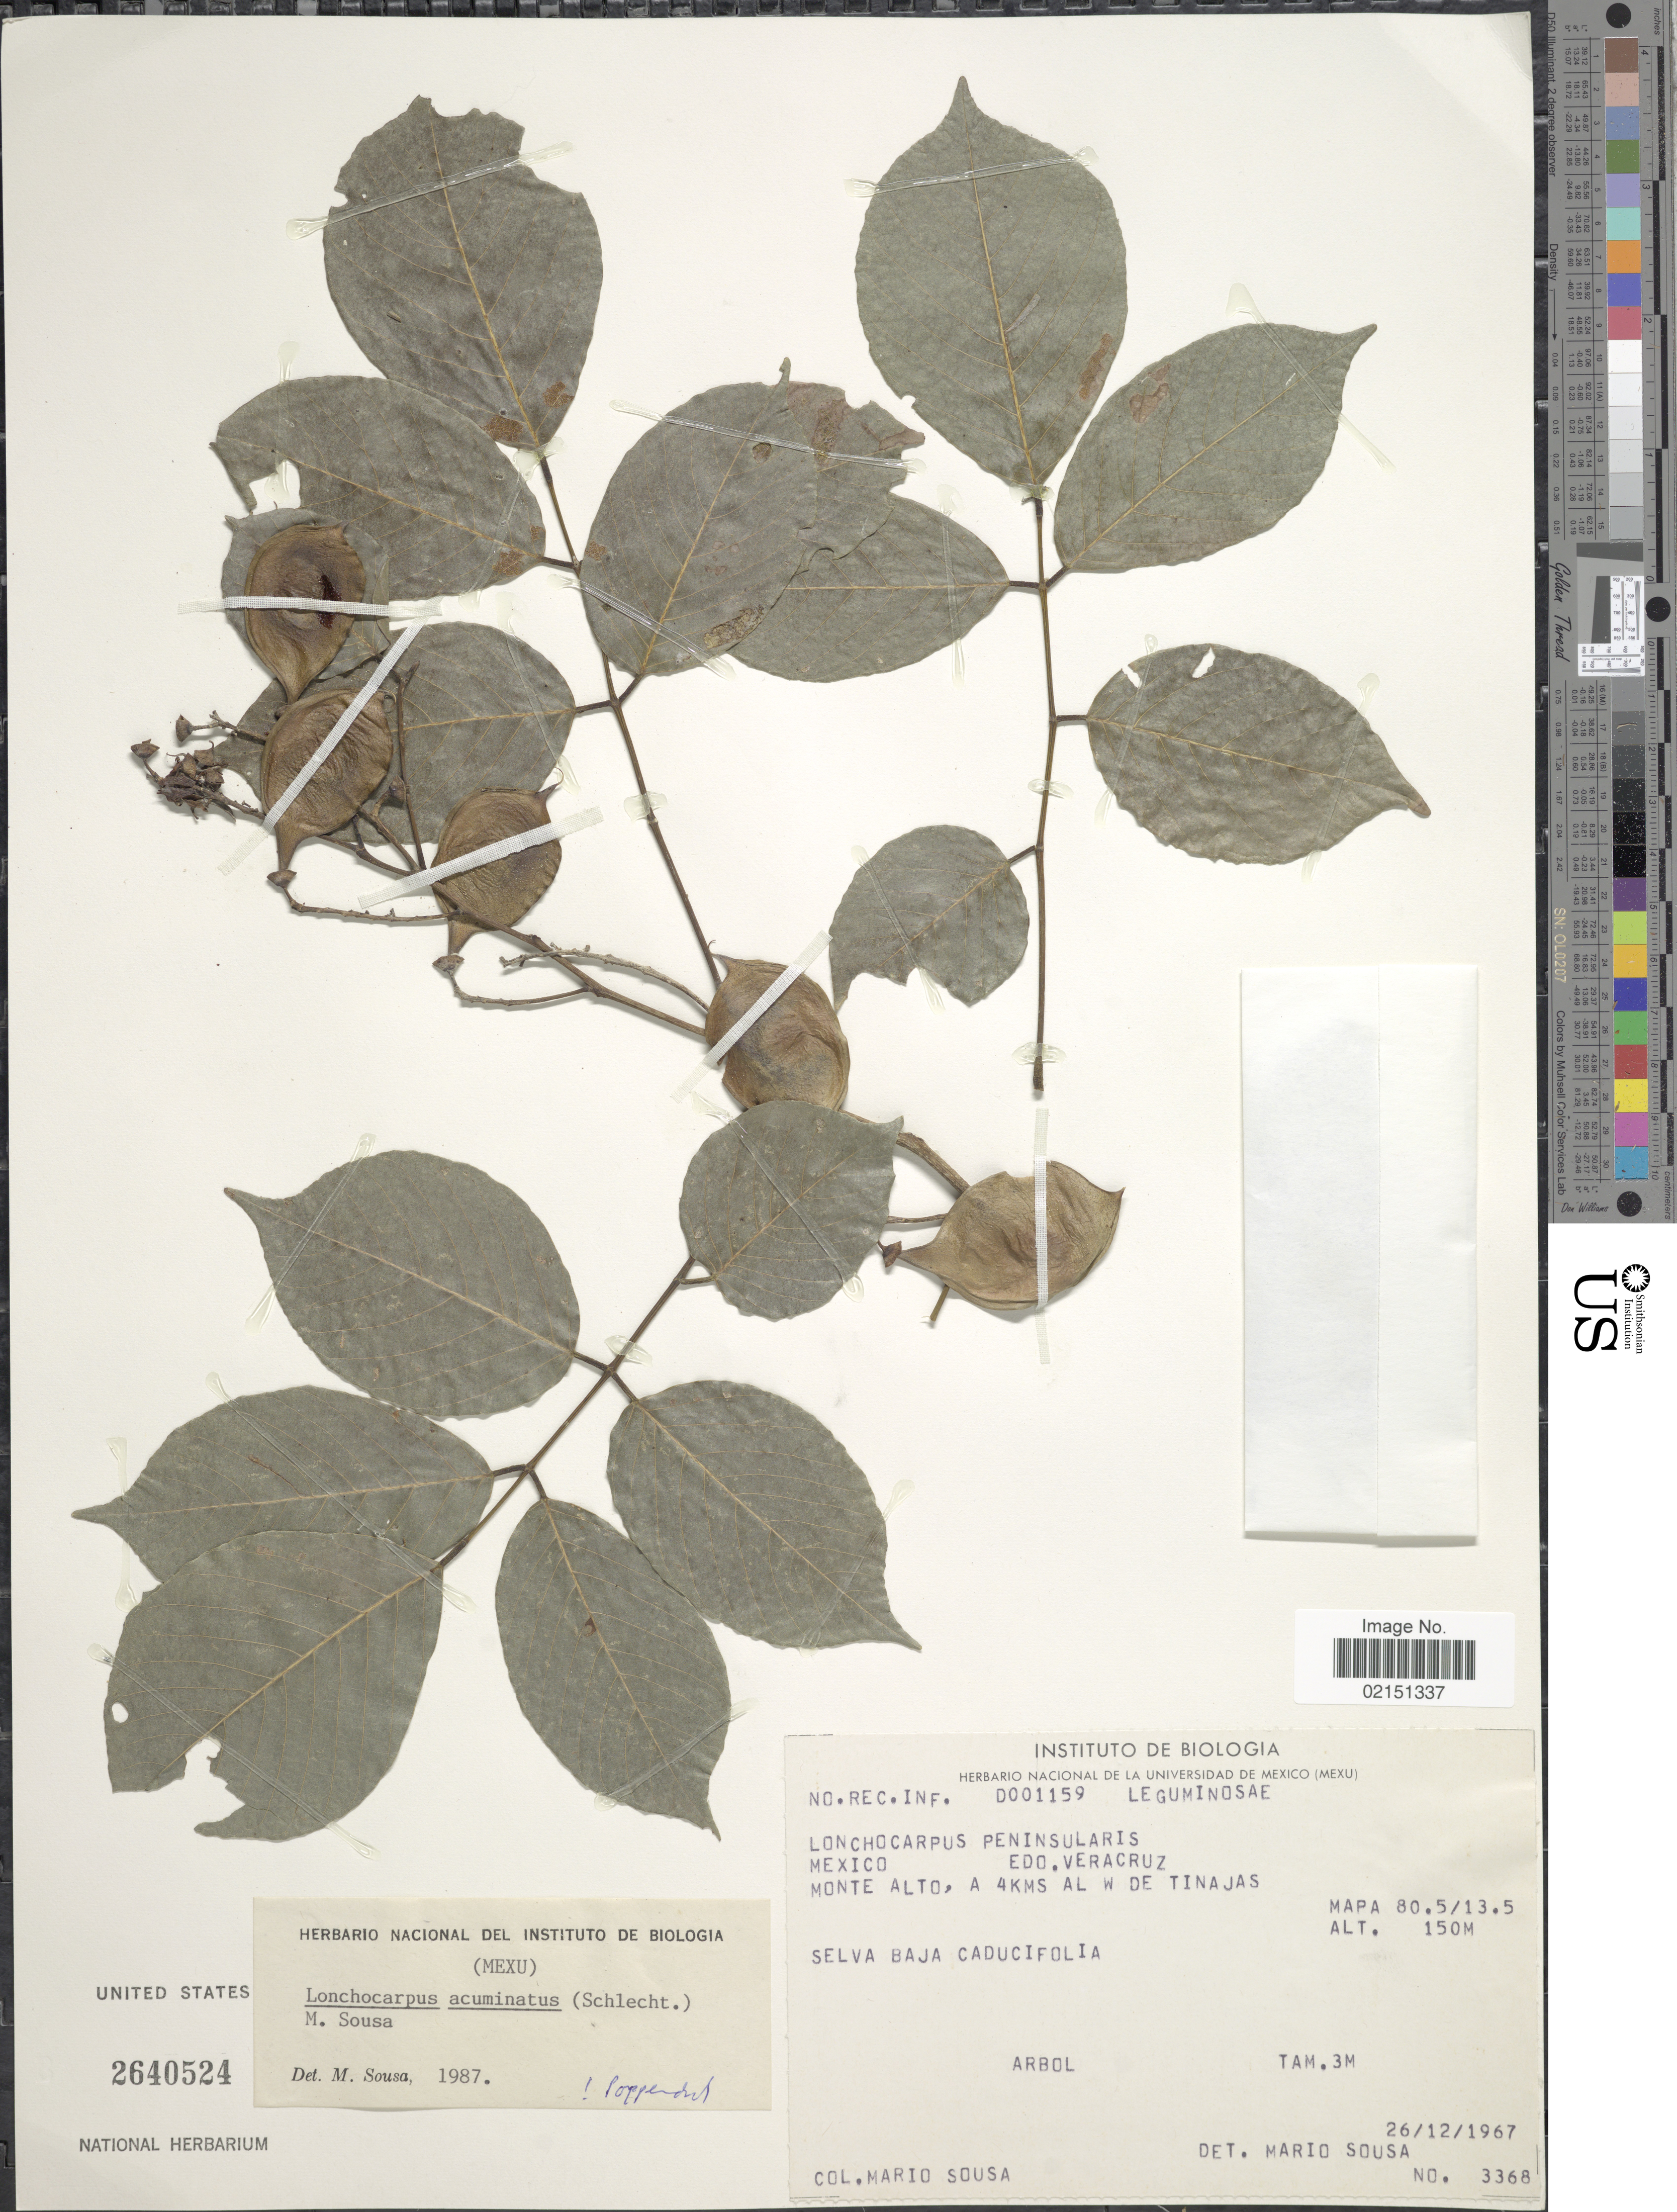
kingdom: Plantae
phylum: Tracheophyta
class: Magnoliopsida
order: Fabales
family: Fabaceae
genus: Lonchocarpus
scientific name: Lonchocarpus acuminatus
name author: (Schltdl.) M. Sousa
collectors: M. Sousa S.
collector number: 3368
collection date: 1967-12-26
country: Mexico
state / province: Veracruz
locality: Edo. Veracruz, Monte Alto, a 4 kms al W de Tinajas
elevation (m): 150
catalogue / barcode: US 2640524